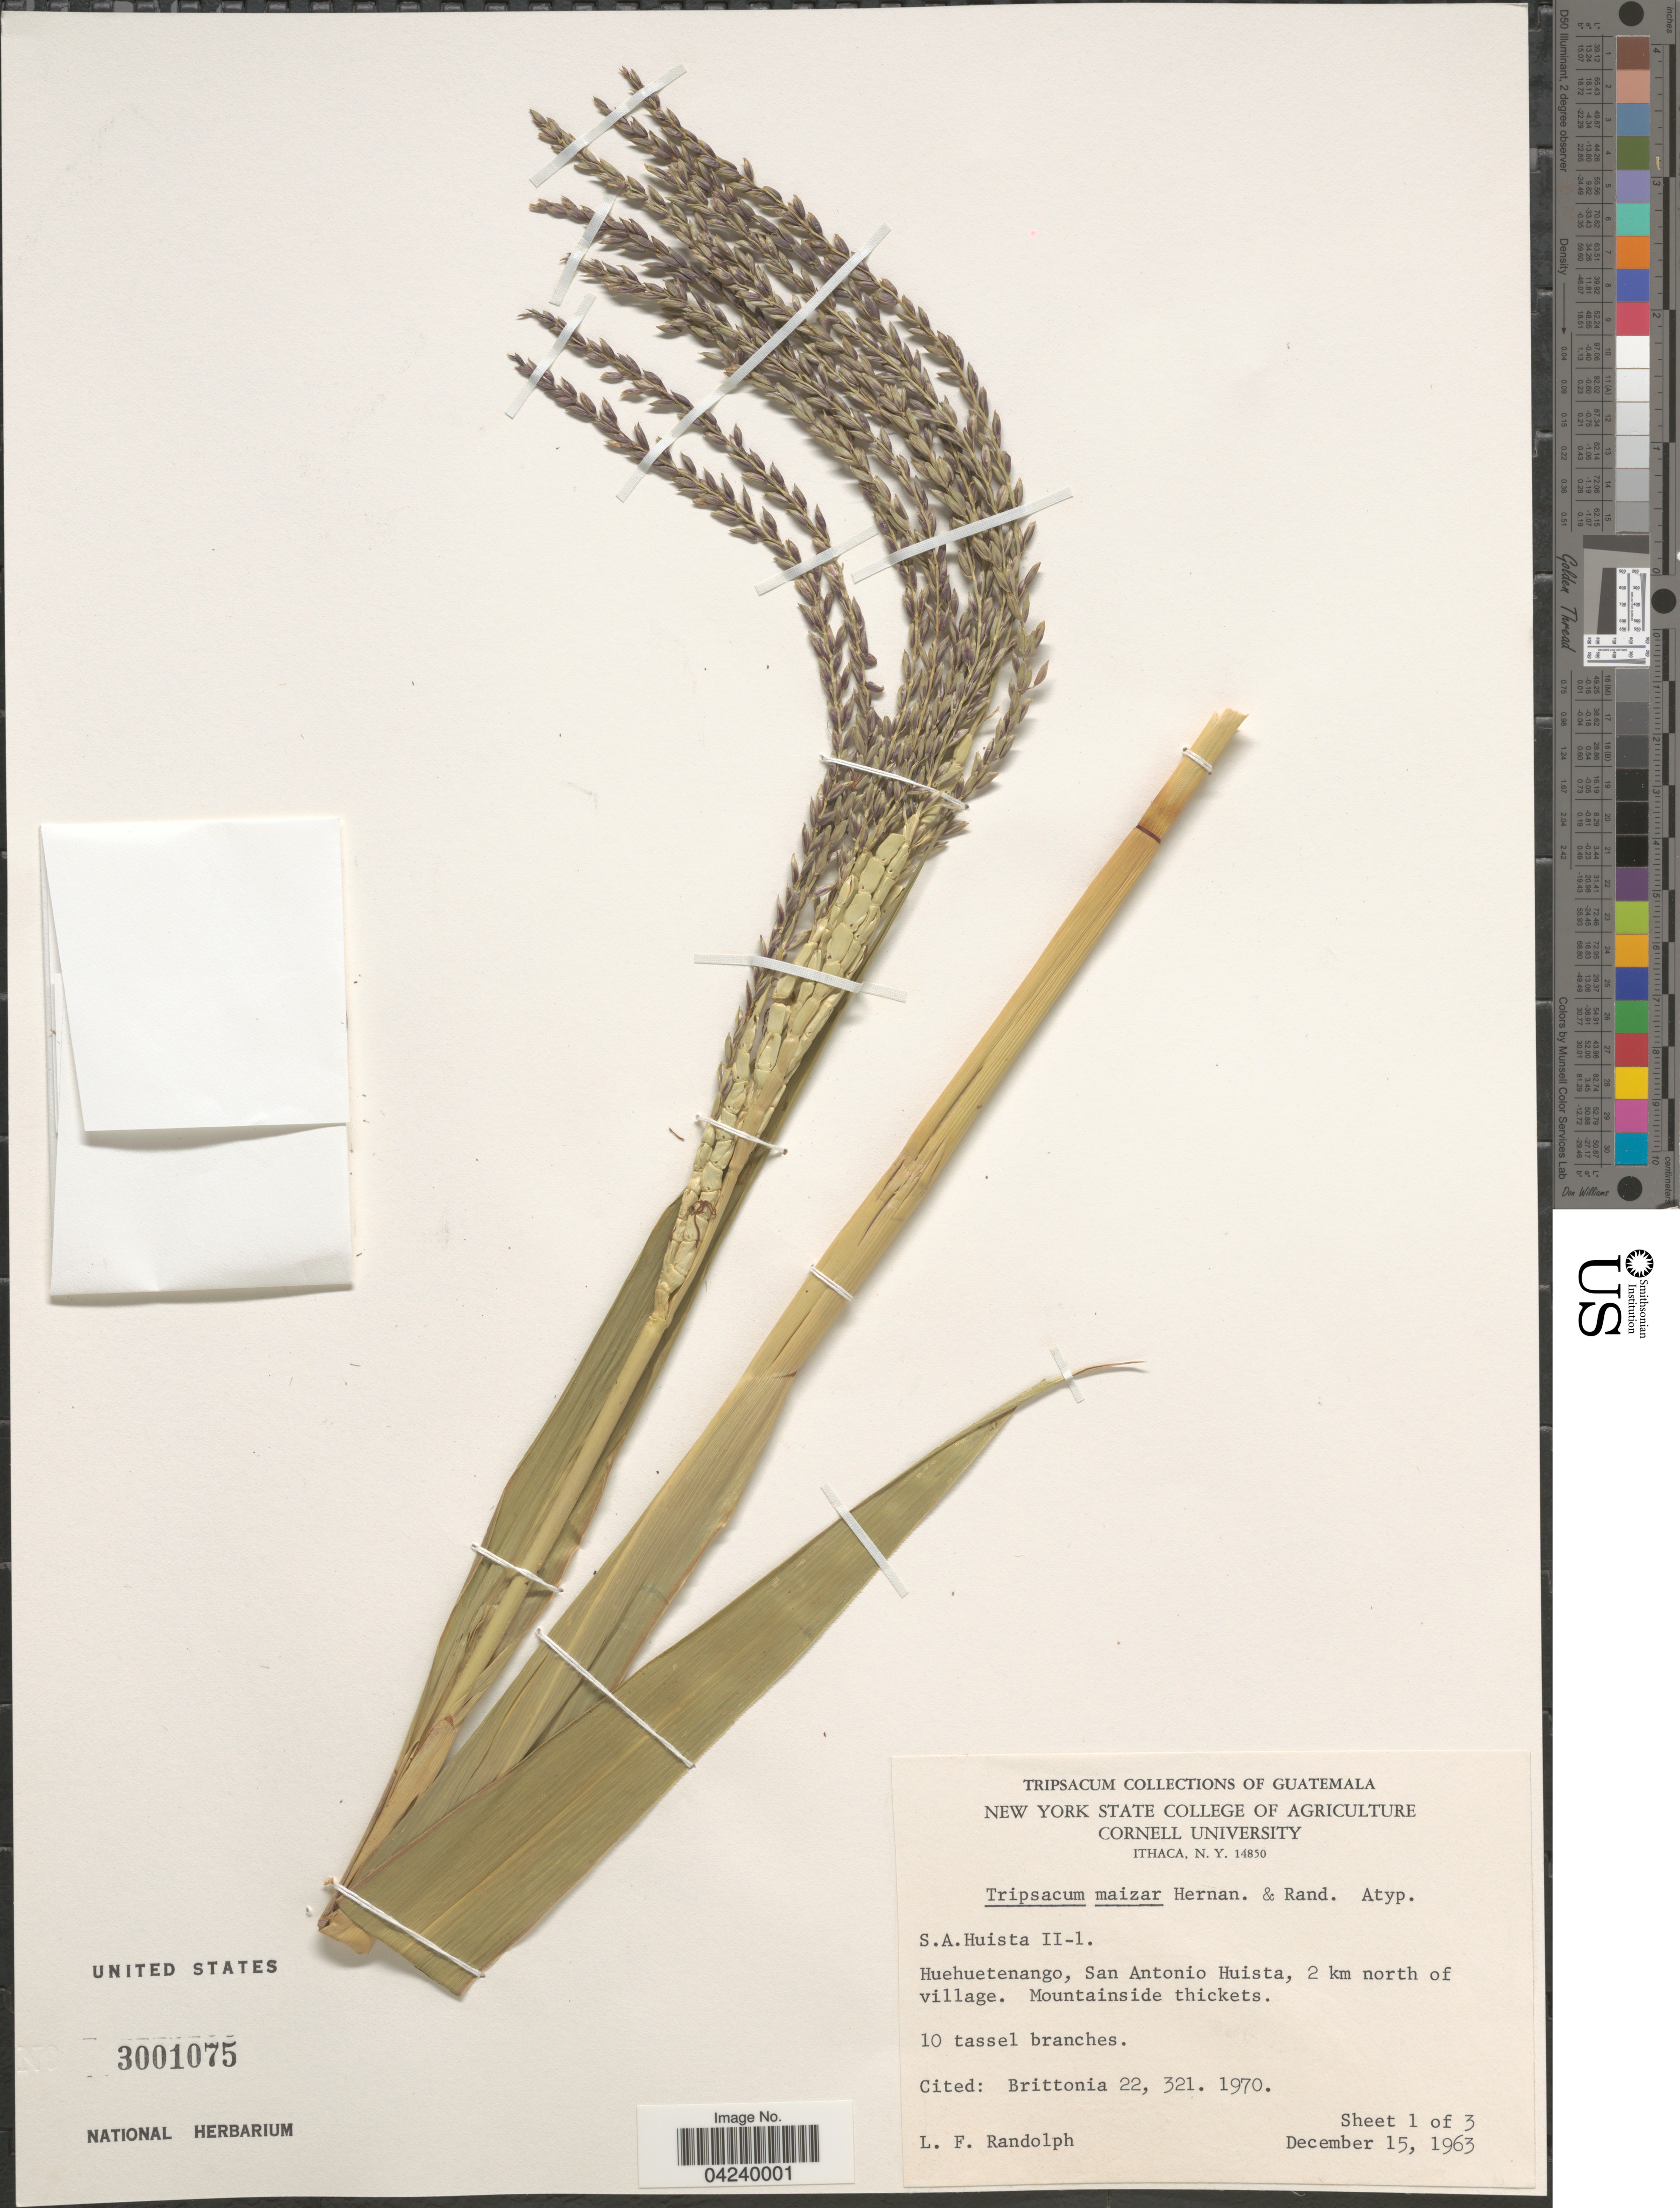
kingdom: Plantae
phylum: Tracheophyta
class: Liliopsida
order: Poales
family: Poaceae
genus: Tripsacum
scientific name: Tripsacum maizar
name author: Hern.-Xol. & Randolph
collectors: L. F. Randolph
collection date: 1963-12-15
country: Guatemala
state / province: Huehuetenango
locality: S.A.Huista II-1 [unsure placement]. San Antonio Huista, 2 km north of village. Mountainside thickets.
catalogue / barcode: US 3001075